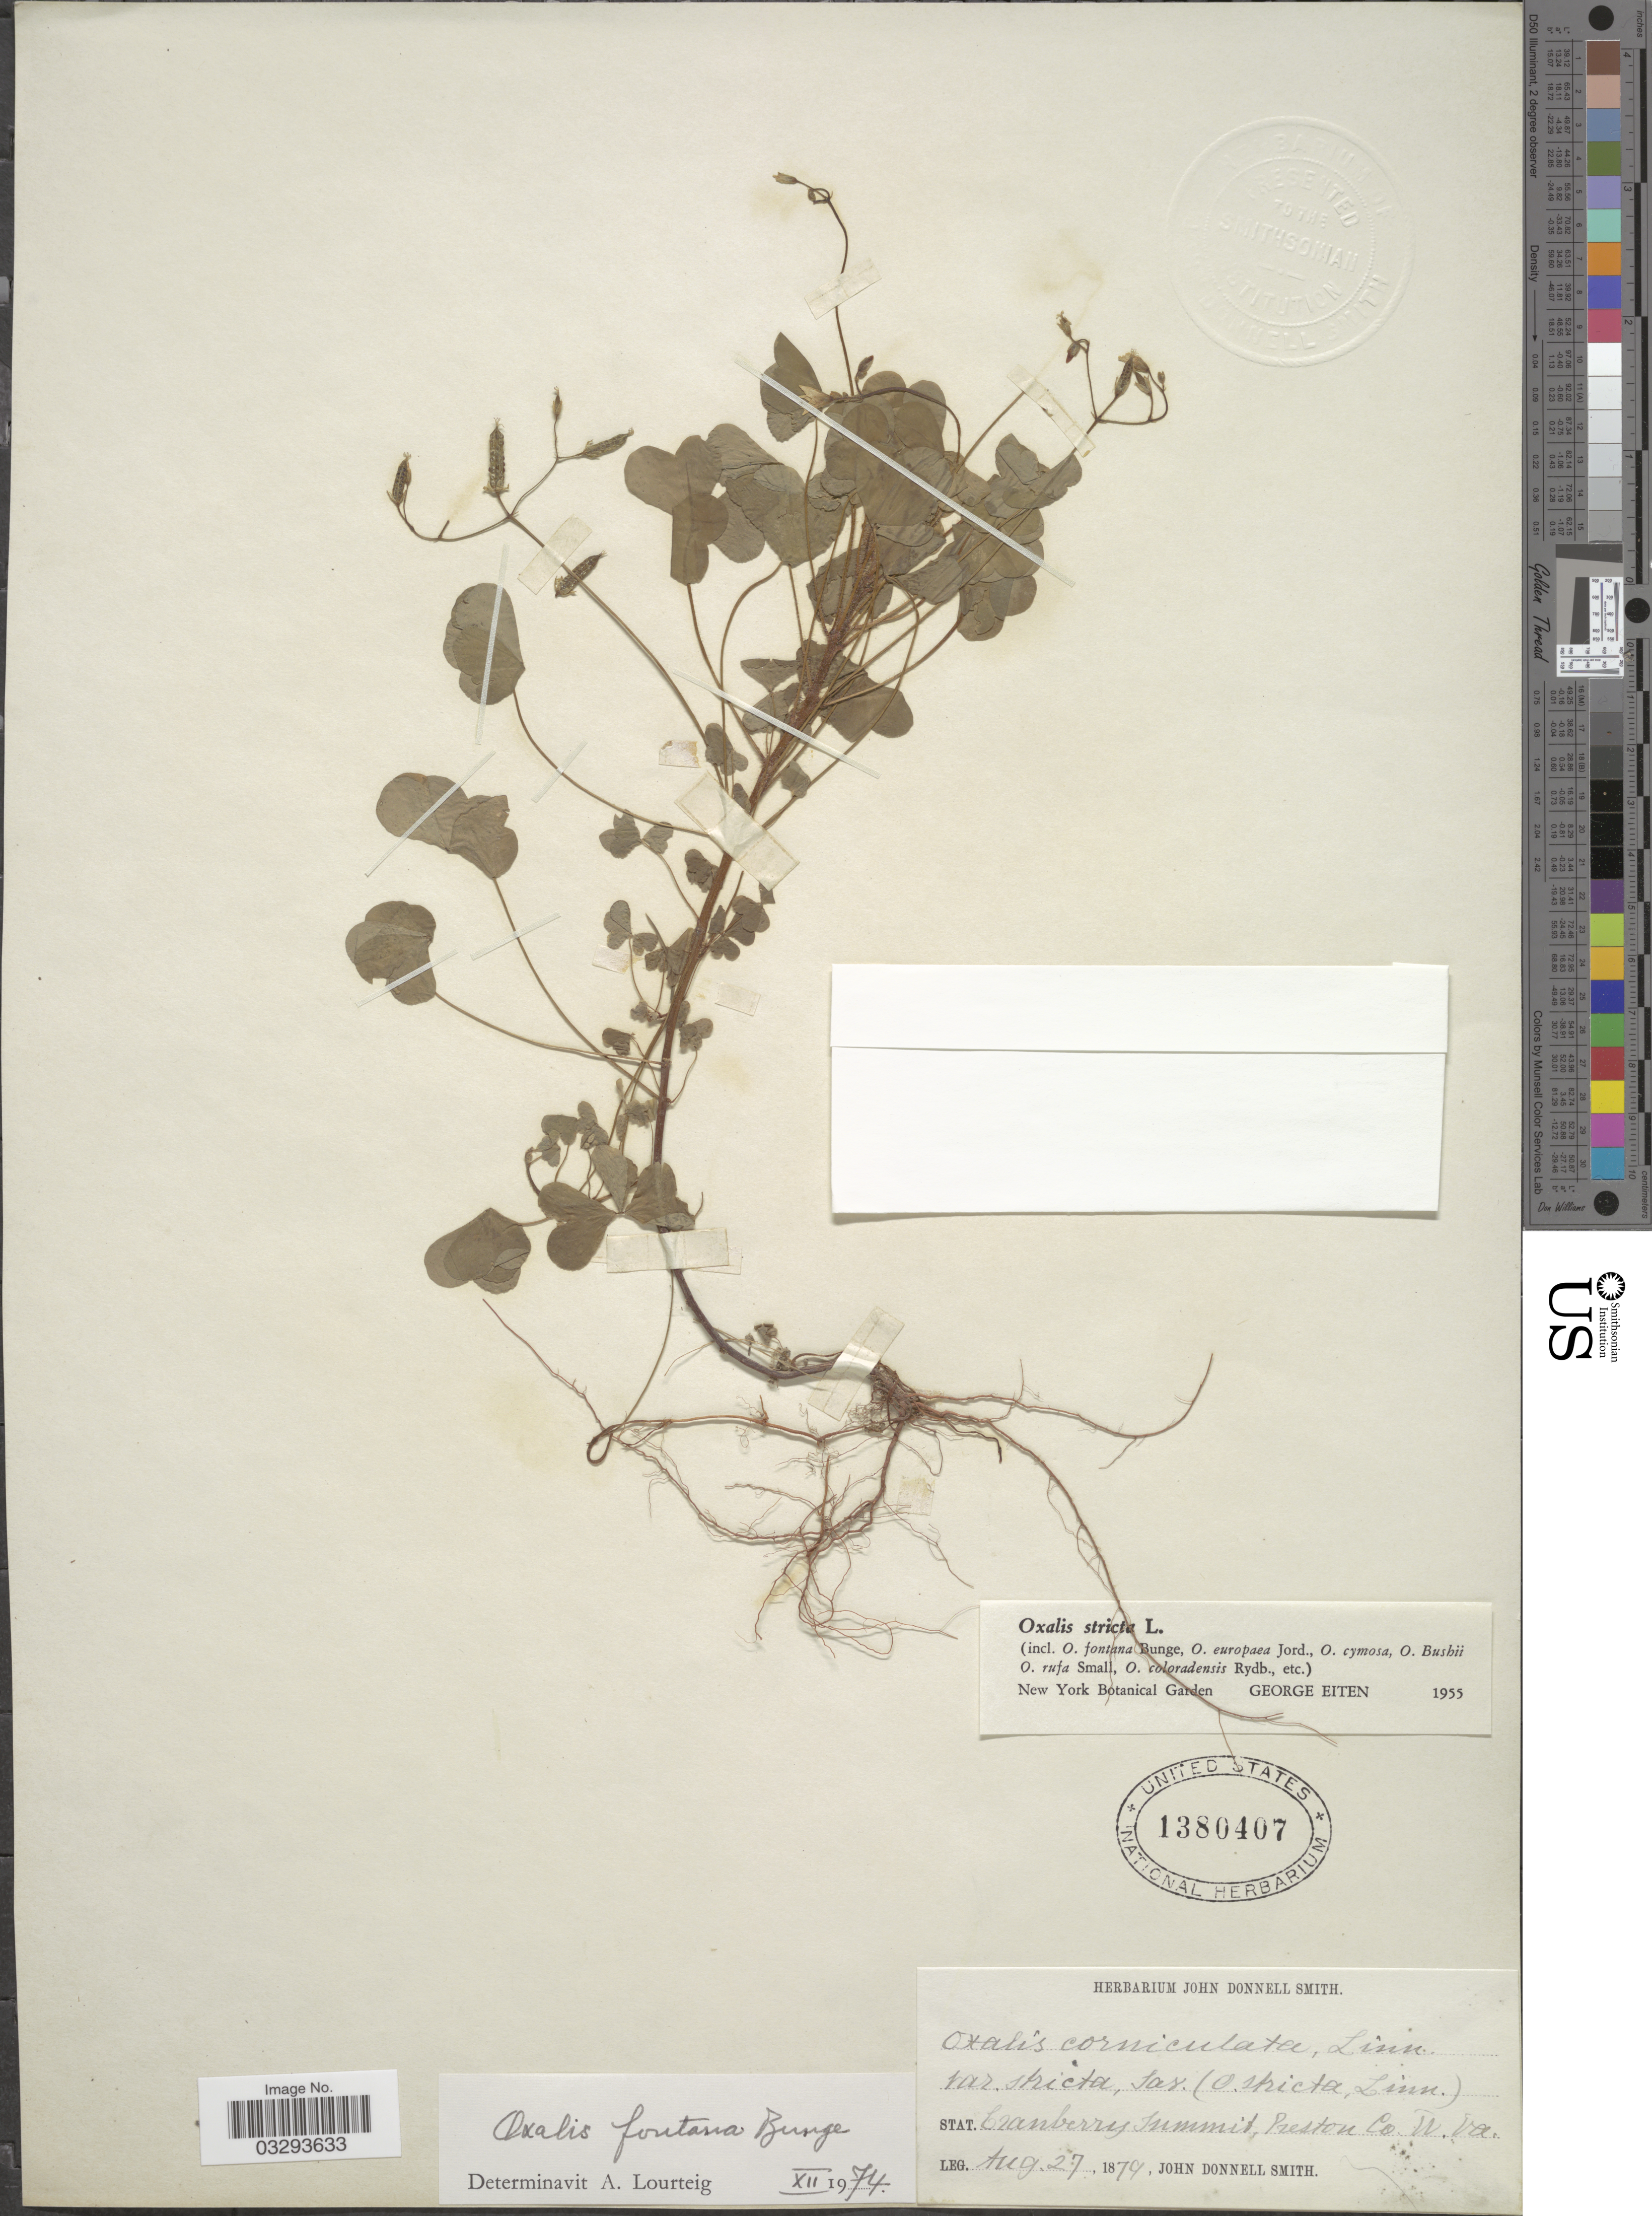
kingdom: Plantae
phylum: Tracheophyta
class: Magnoliopsida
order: Oxalidales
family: Oxalidaceae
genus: Oxalis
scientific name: Oxalis fontana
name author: Bunge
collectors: J. Donnell Smith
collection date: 1879-08-27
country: United States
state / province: West Virginia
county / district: Preston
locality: Cranberry summit, Preston Co.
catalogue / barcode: US 1380407